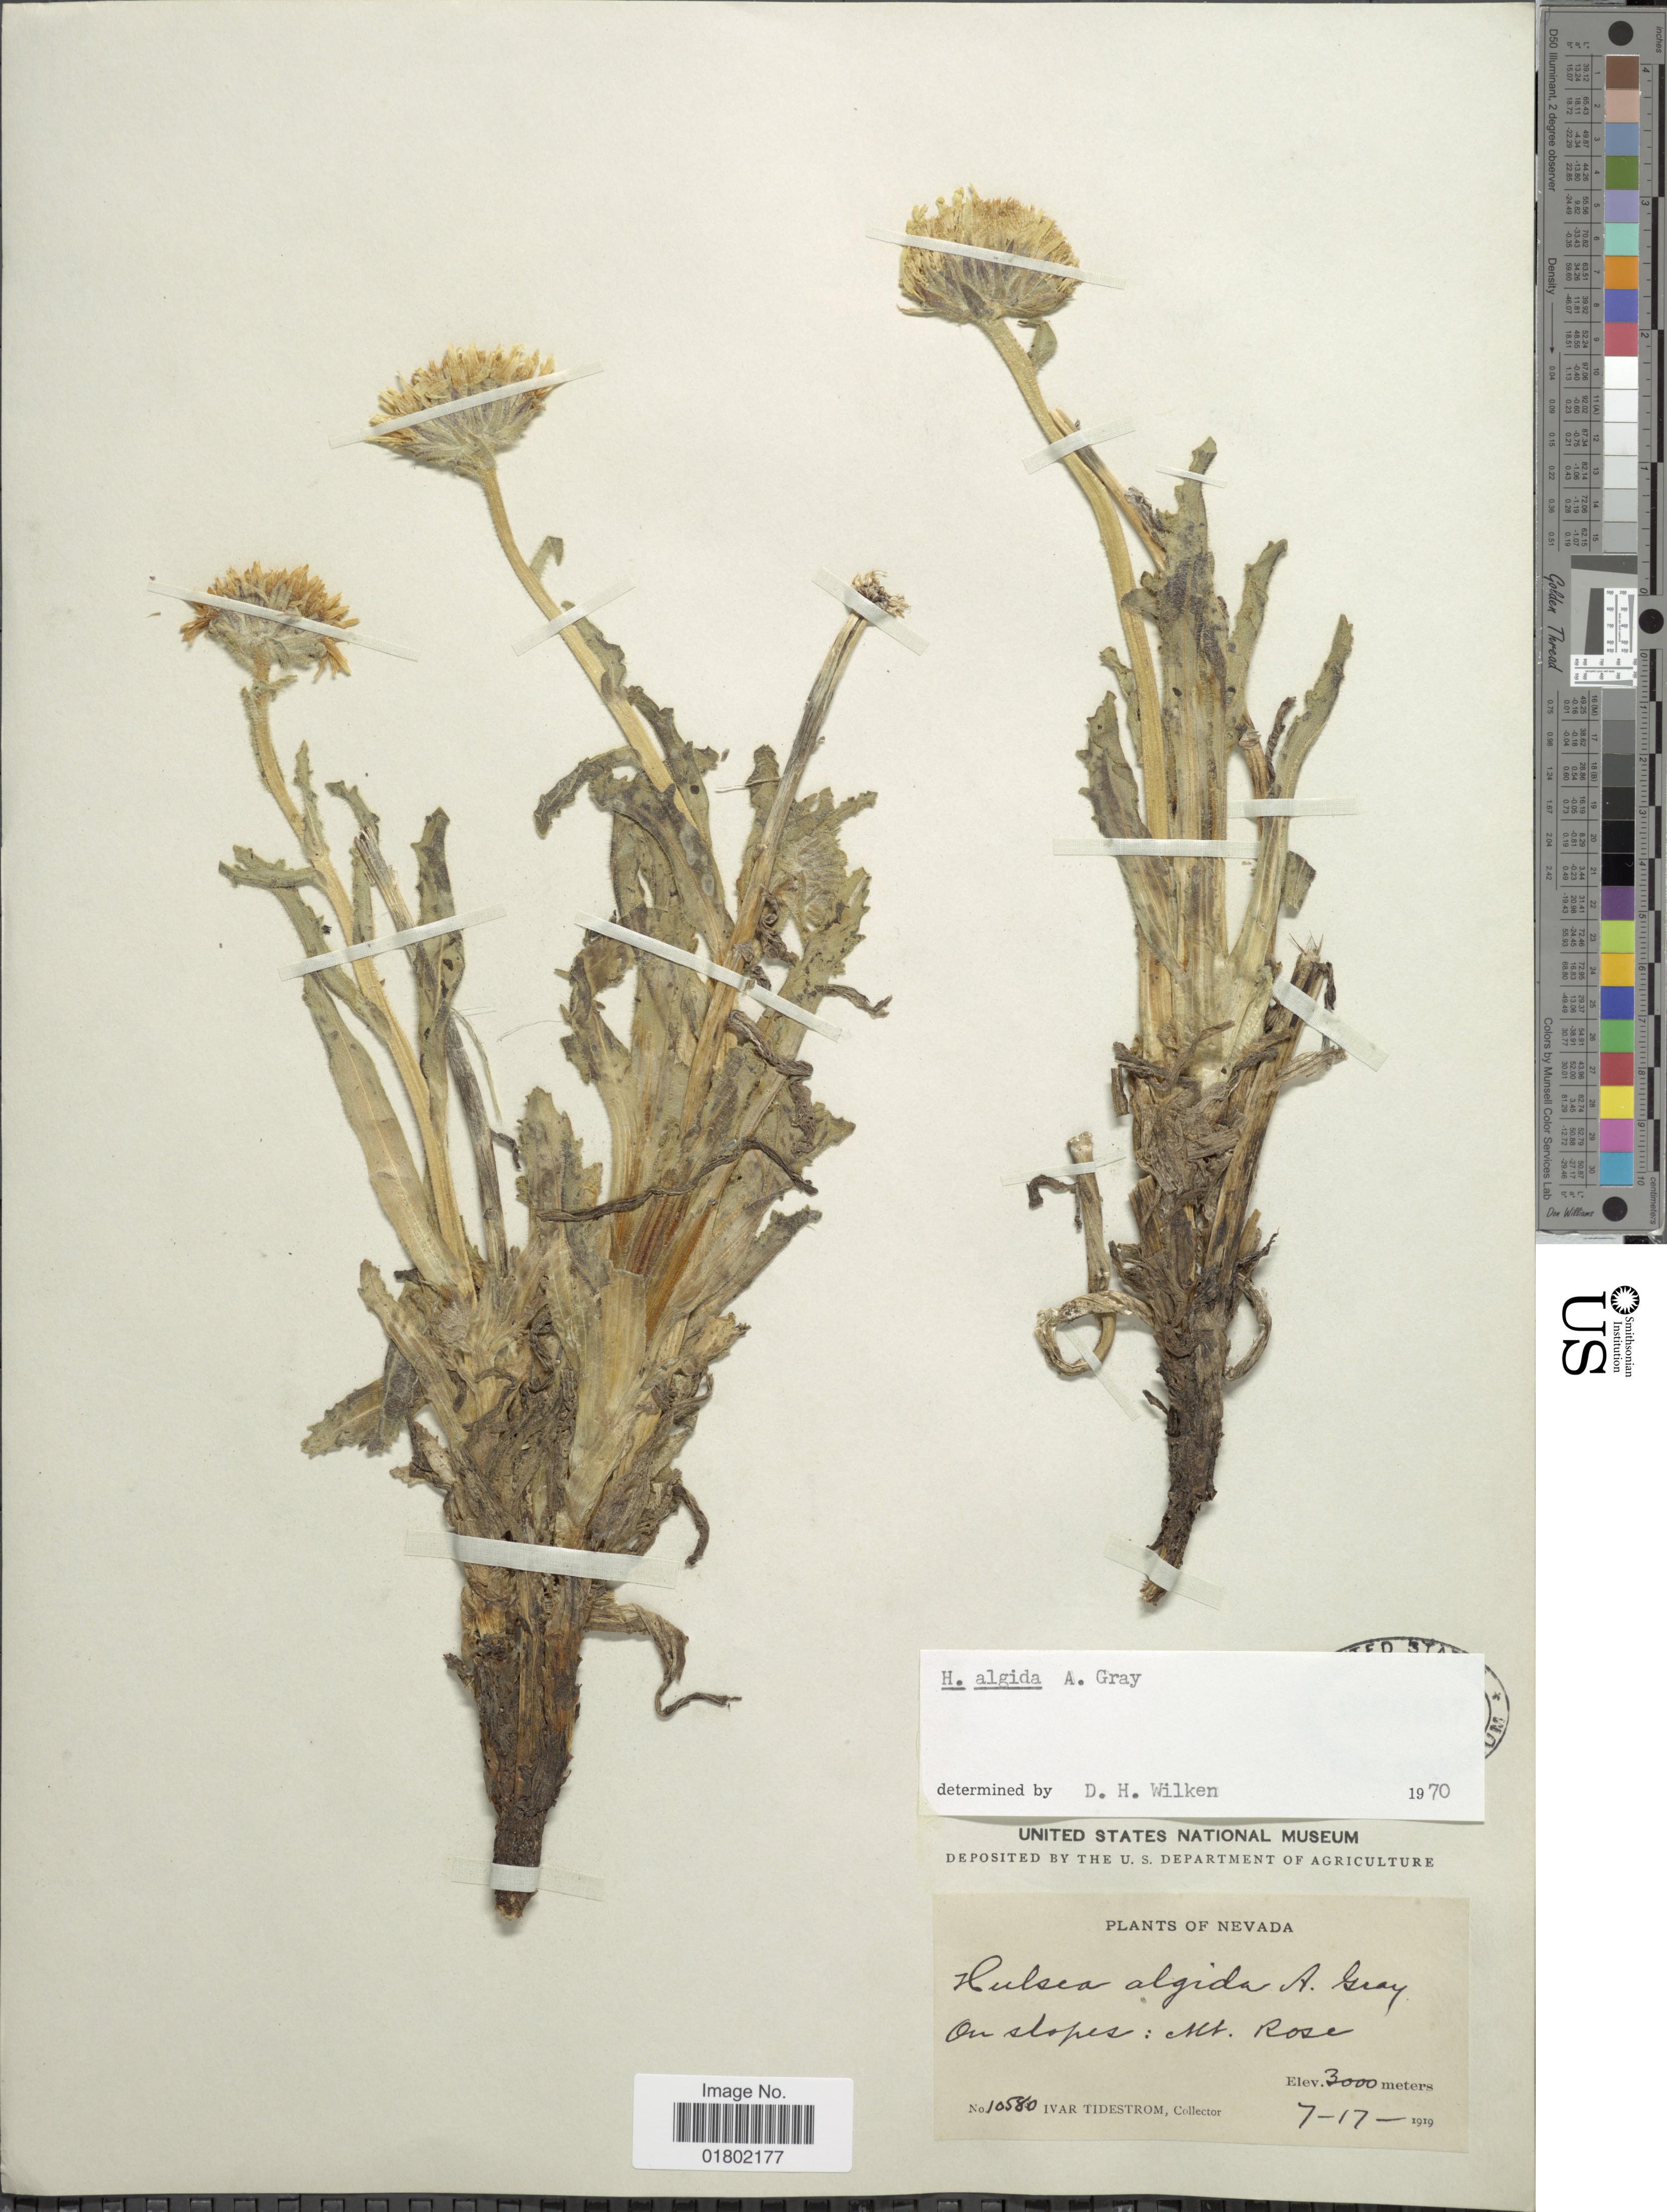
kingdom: Plantae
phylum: Tracheophyta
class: Magnoliopsida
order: Asterales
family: Asteraceae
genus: Hulsea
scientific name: Hulsea algida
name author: A. Gray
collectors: I. F. Tidestrom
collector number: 10580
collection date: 1919-07-17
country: United States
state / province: Nevada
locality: Mt. Rose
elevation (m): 3000